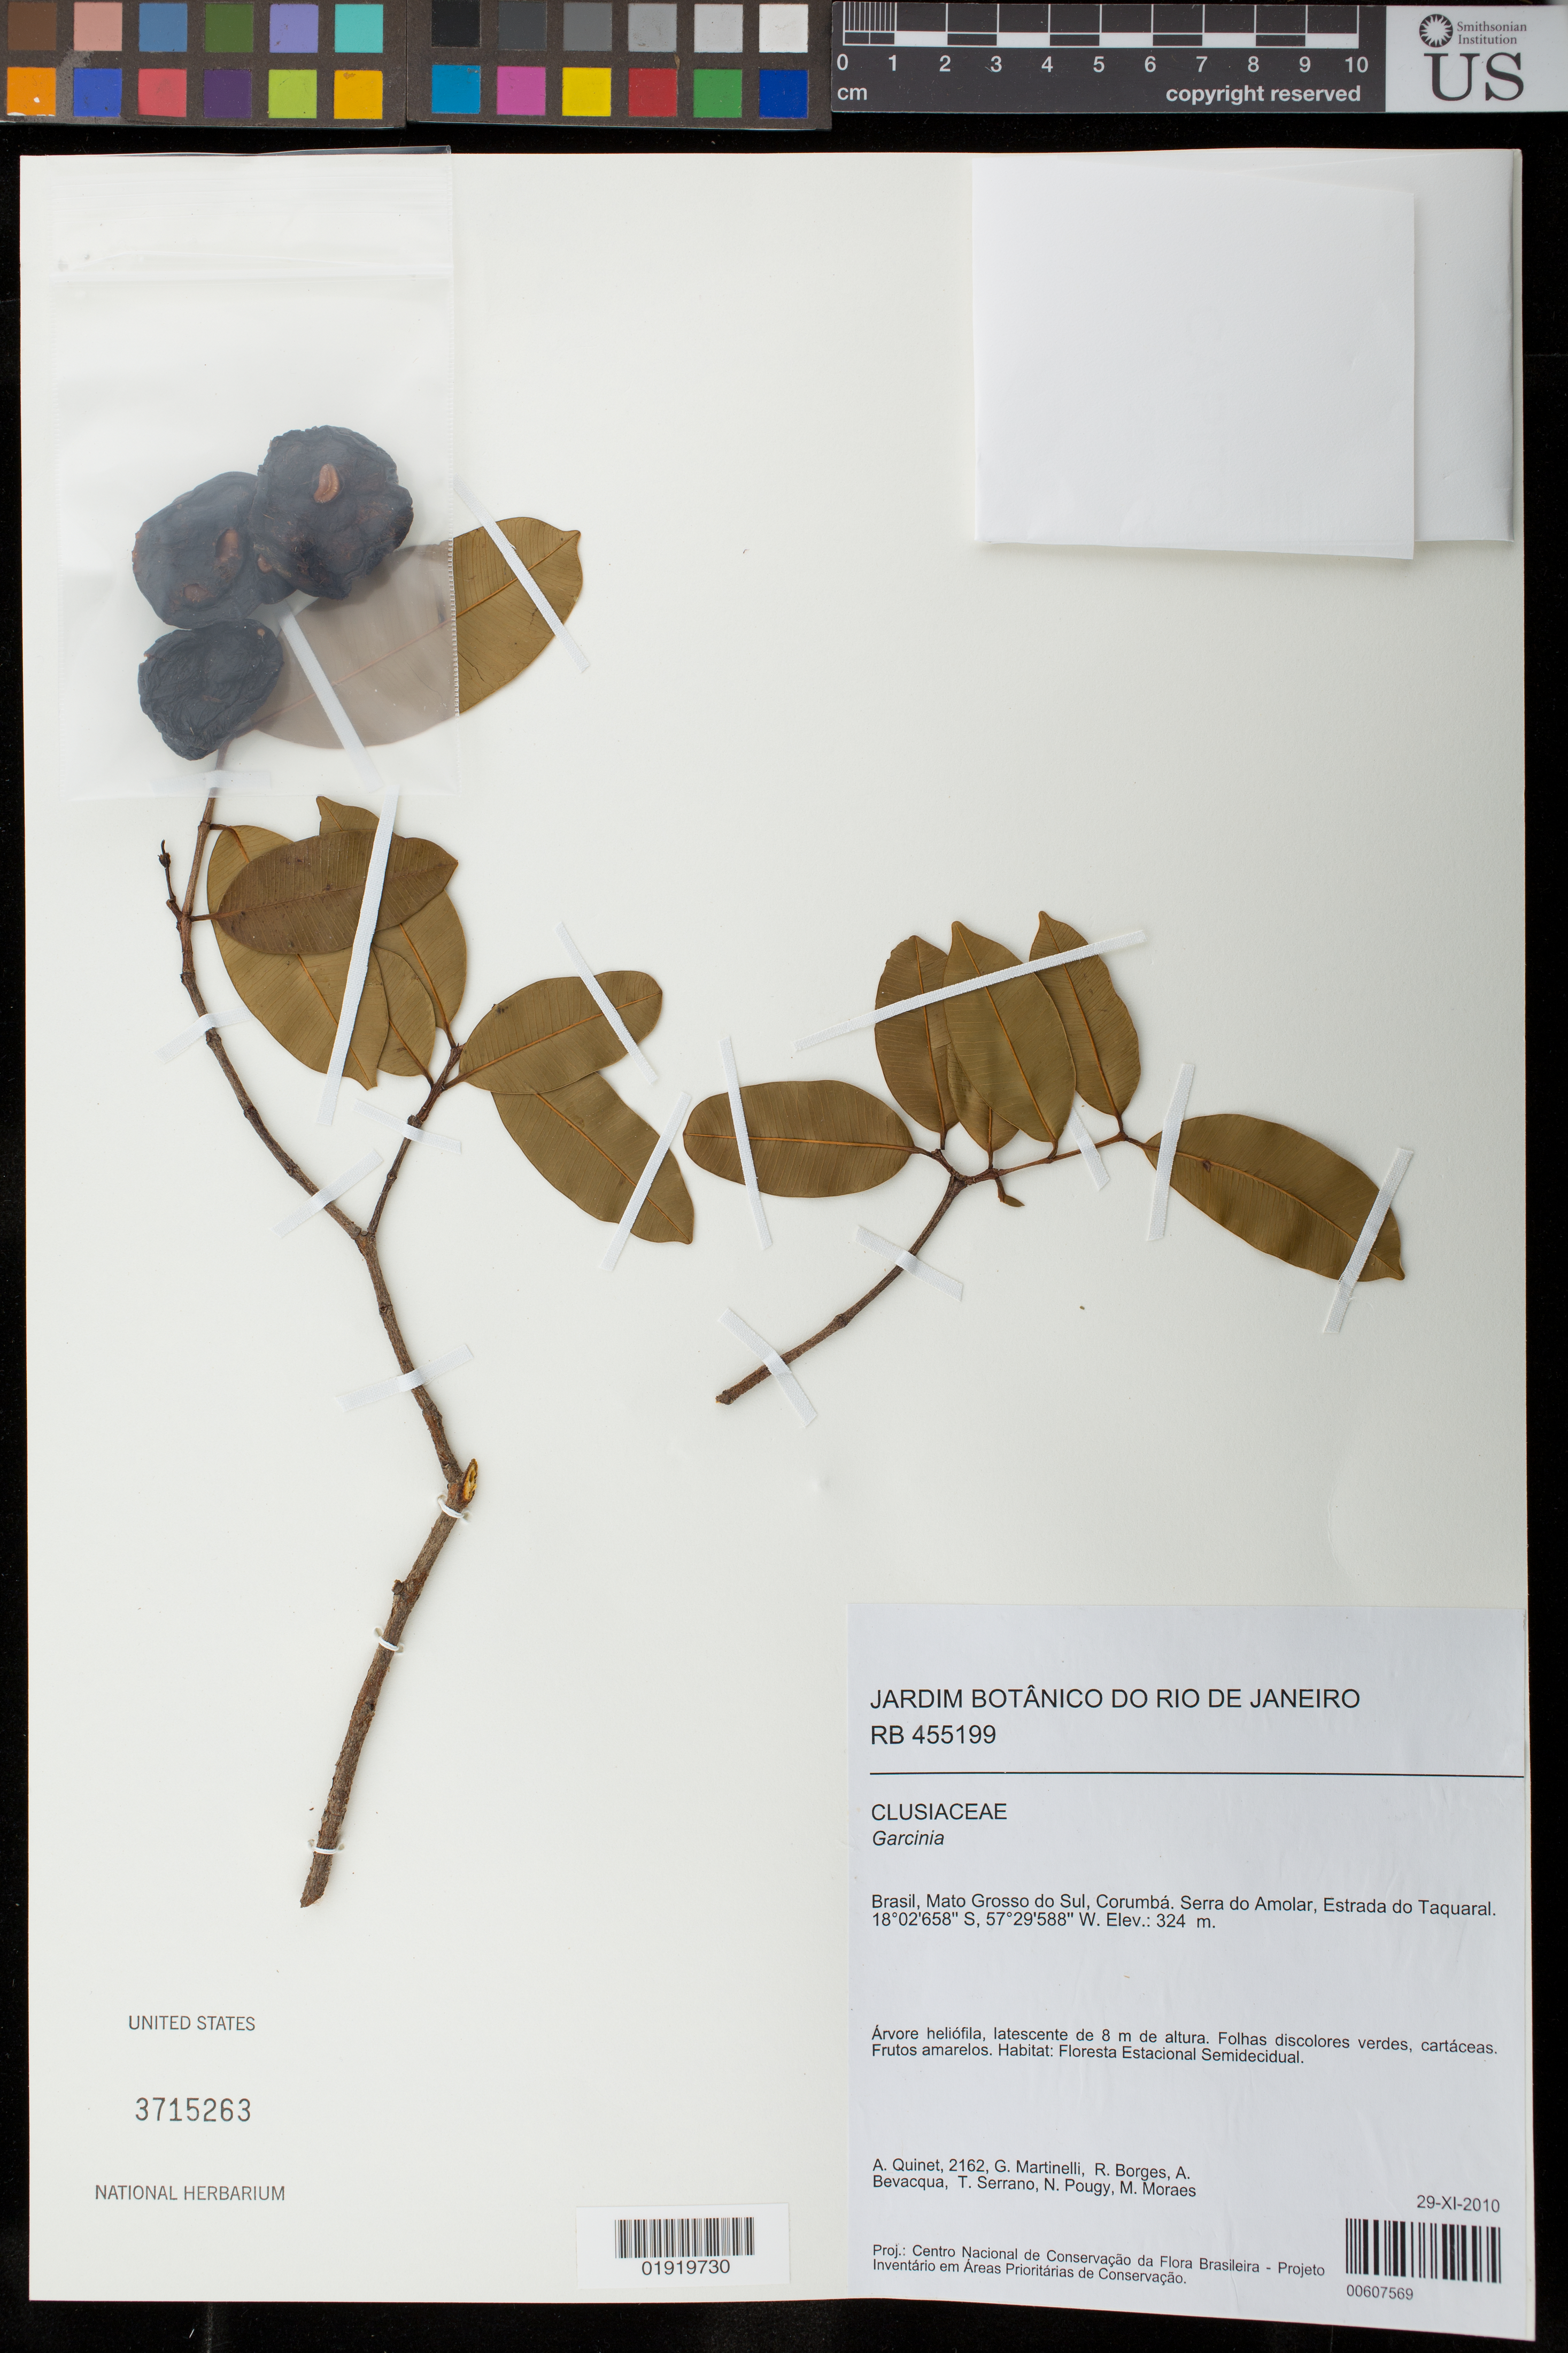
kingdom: Plantae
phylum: Tracheophyta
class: Magnoliopsida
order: Malpighiales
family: Clusiaceae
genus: Garcinia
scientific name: Garcinia sp.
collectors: A. Quinet et al.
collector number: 2162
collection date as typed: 29-XI-2010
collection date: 2010-11-29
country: Brazil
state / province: Mato Grosso do Sul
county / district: Corumbá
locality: Mato Grosso do Sul, Corumbá. Serra do Amolar, Estrada do Taquaral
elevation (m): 324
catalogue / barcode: US 3715263